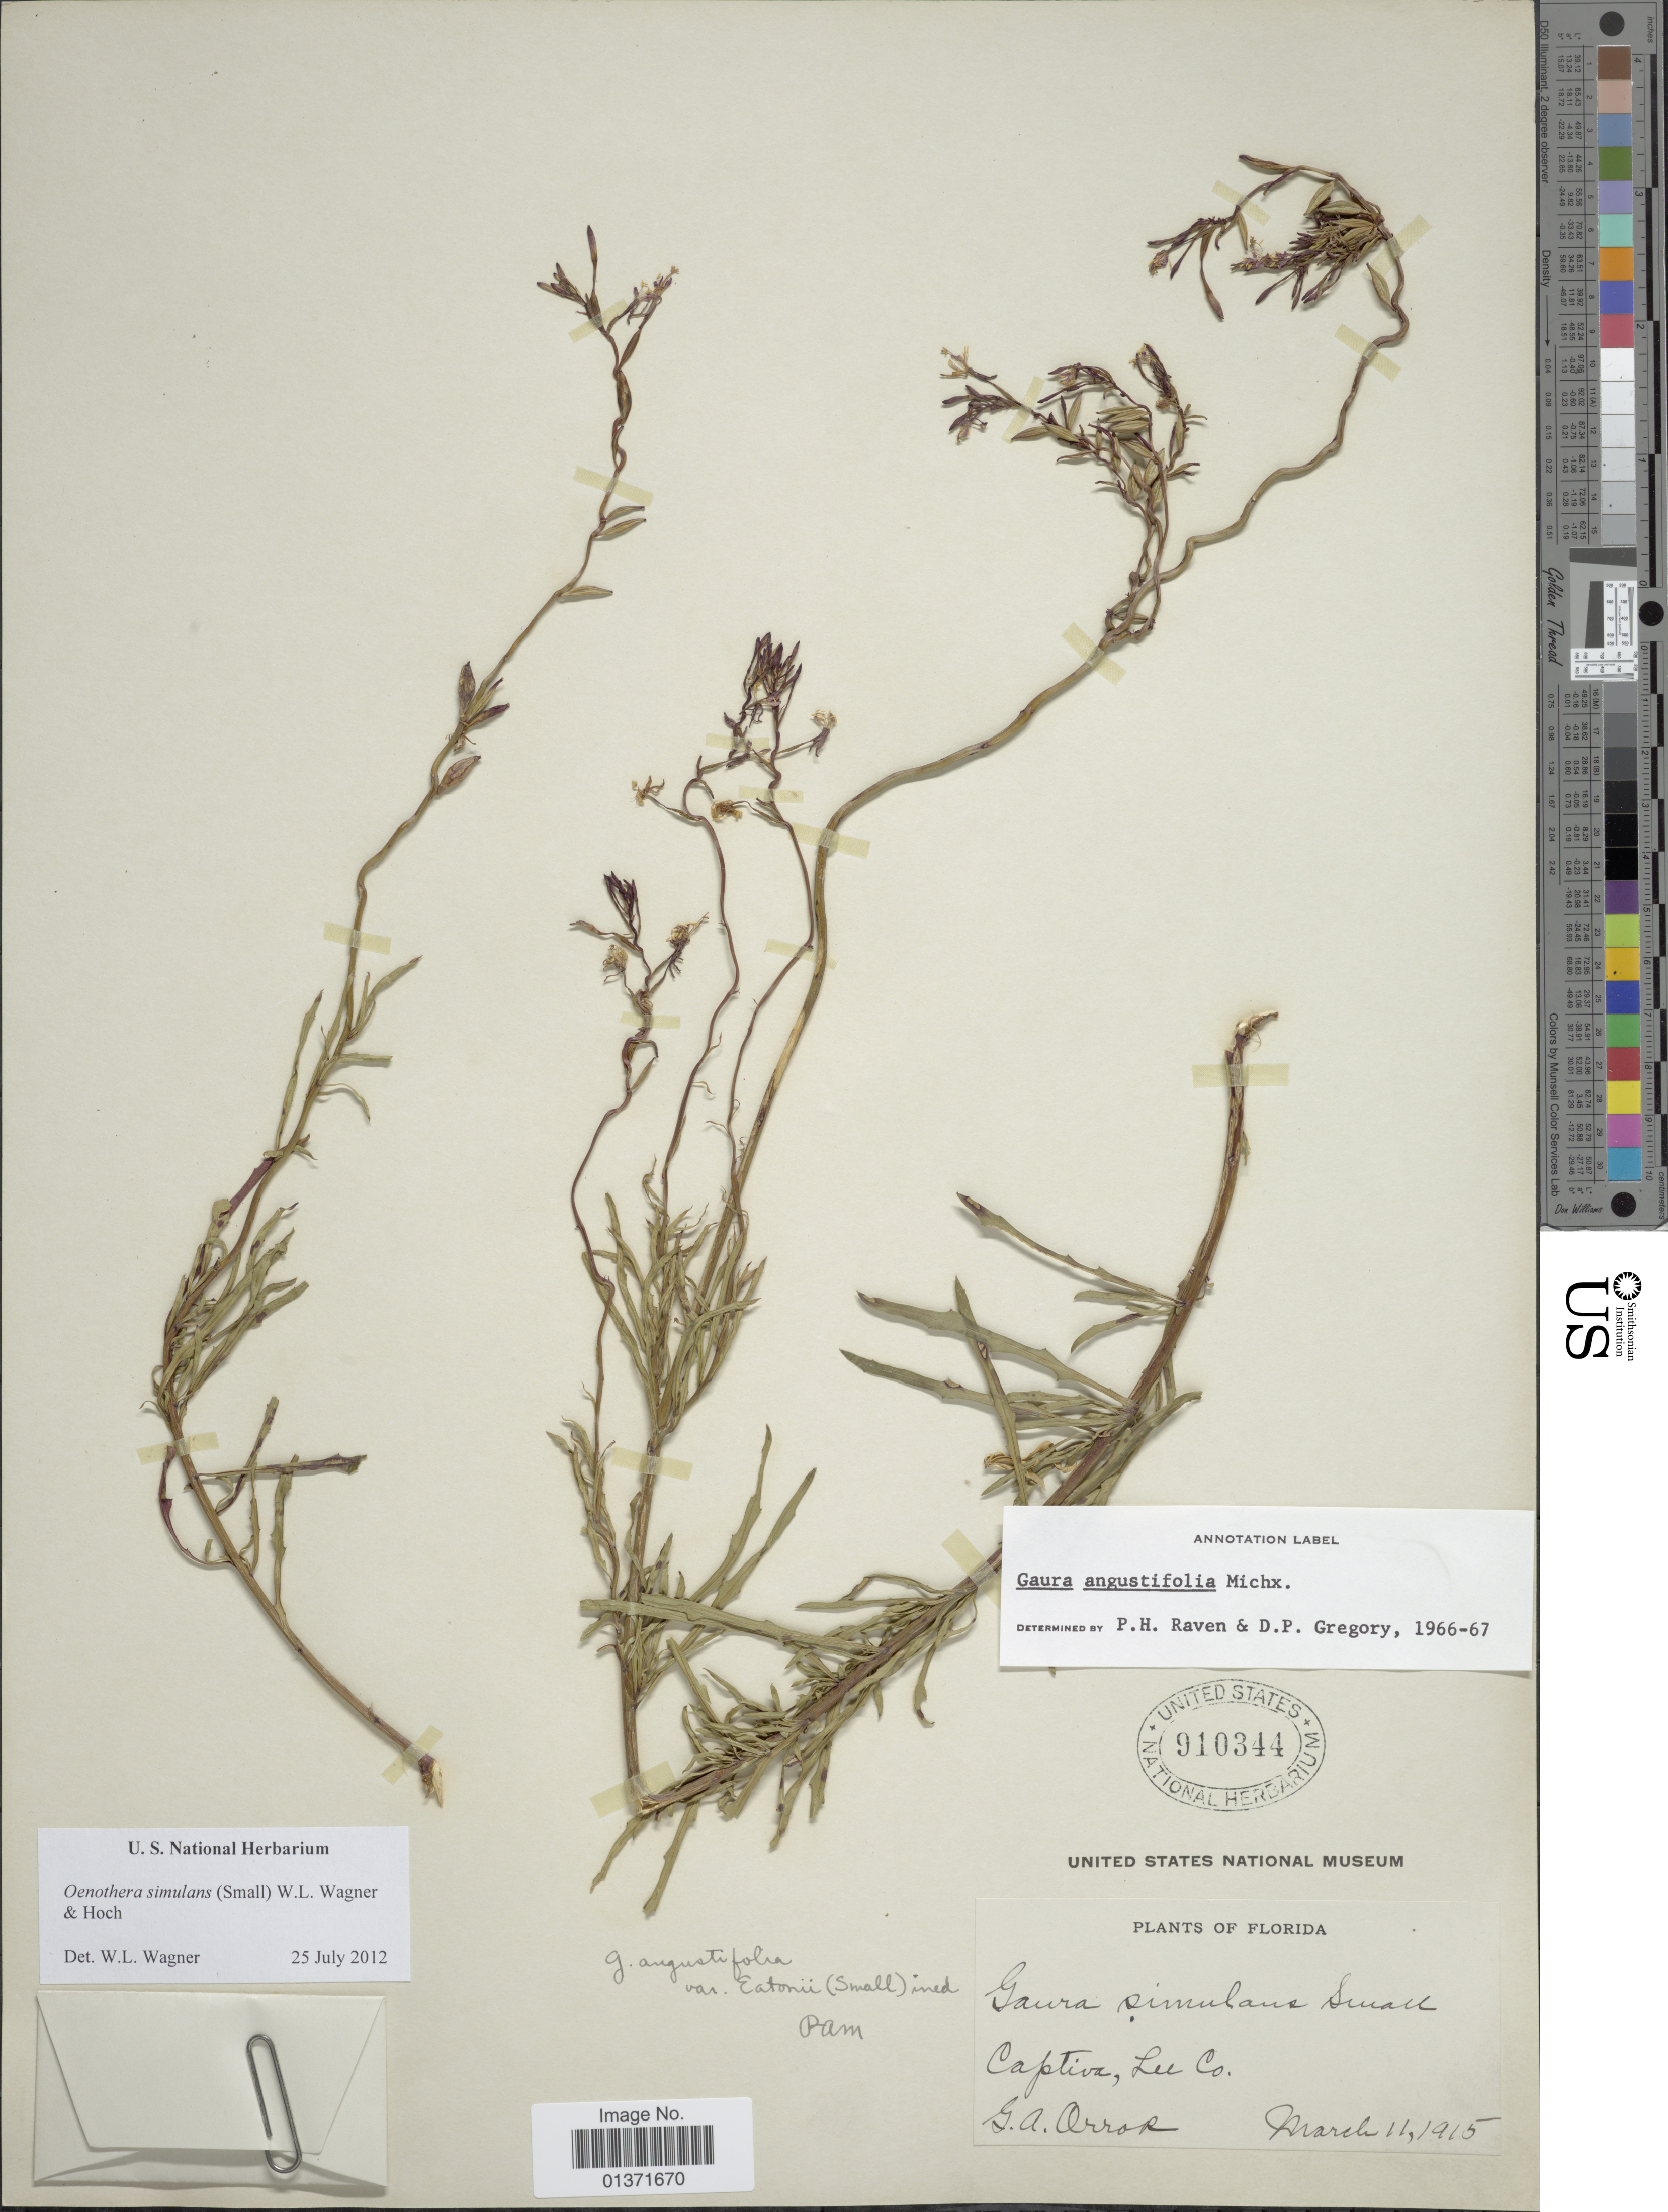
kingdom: Plantae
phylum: Tracheophyta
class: Magnoliopsida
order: Myrtales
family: Onagraceae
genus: Oenothera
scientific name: Oenothera simulans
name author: Michx.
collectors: G. Orrok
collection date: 1915-03-11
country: United States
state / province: Florida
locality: Florida, Captiva, Lee Co.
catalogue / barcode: US 910344